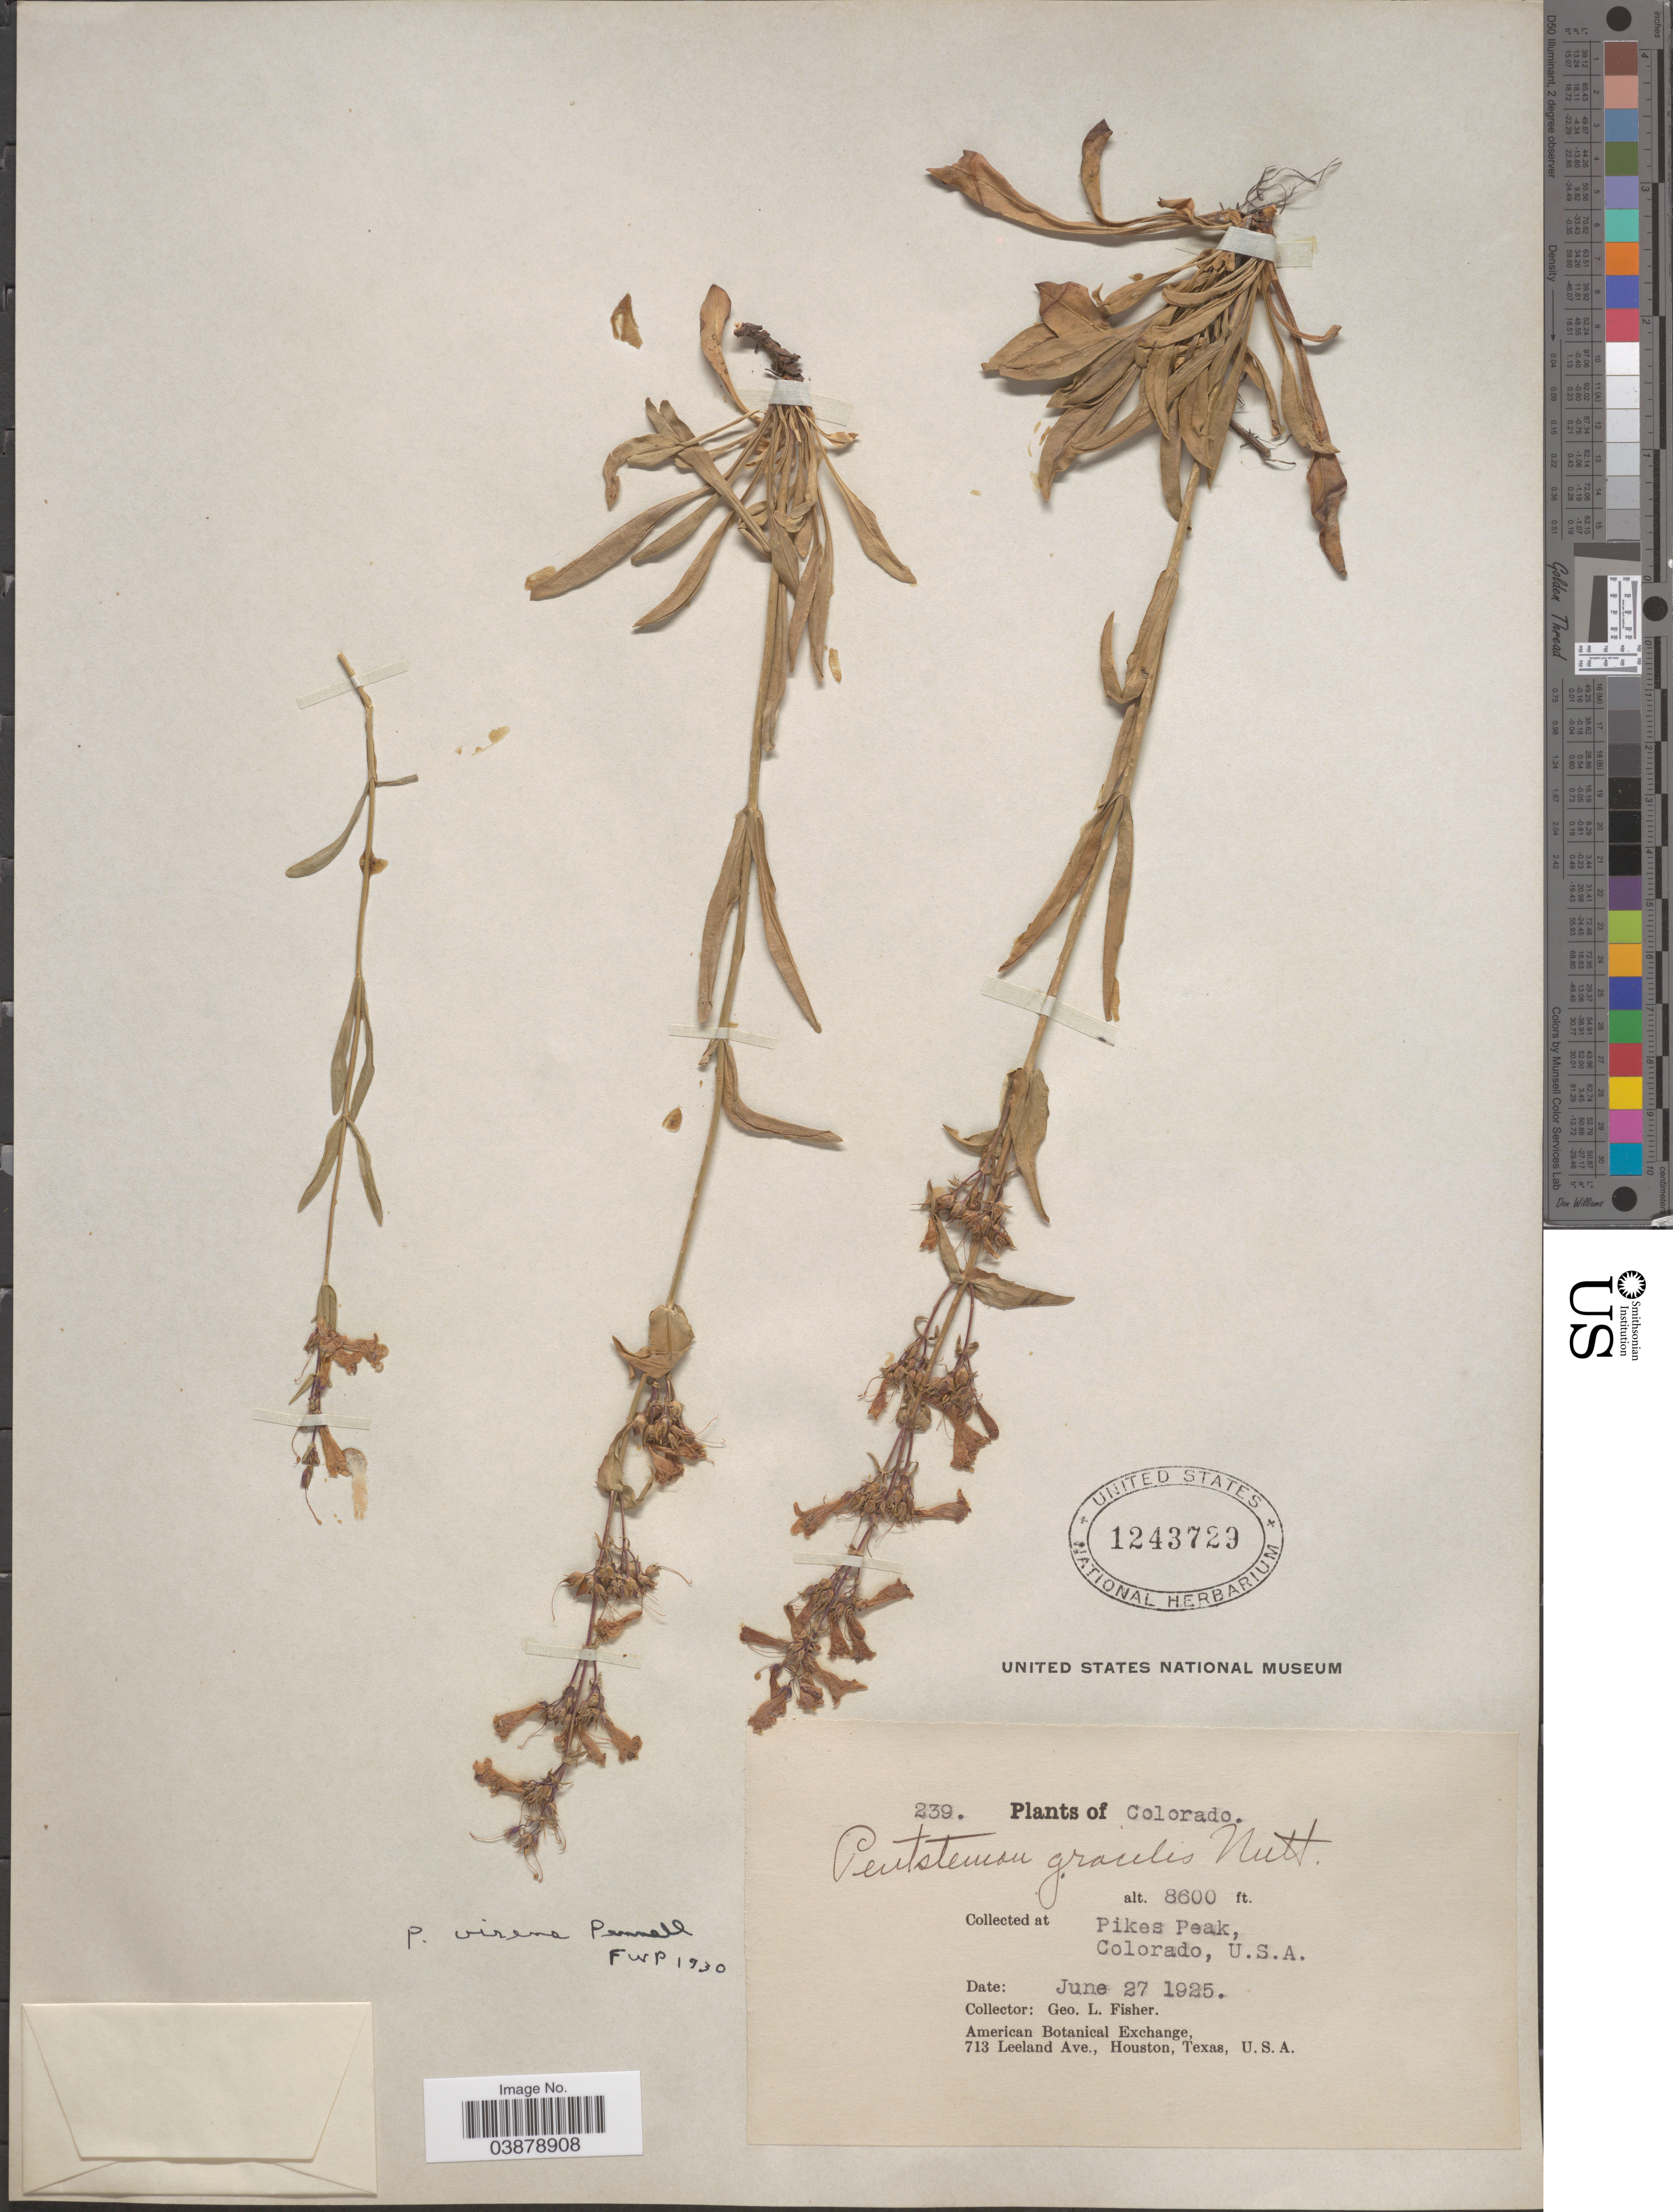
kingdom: Plantae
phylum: Tracheophyta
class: Magnoliopsida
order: Lamiales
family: Plantaginaceae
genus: Penstemon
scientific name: Penstemon virens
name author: Pennell ex Rydb.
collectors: G. L. Fisher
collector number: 239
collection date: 1925-06-27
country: United States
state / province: Colorado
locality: Pikes Peak.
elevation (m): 2621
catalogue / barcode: US 1243729